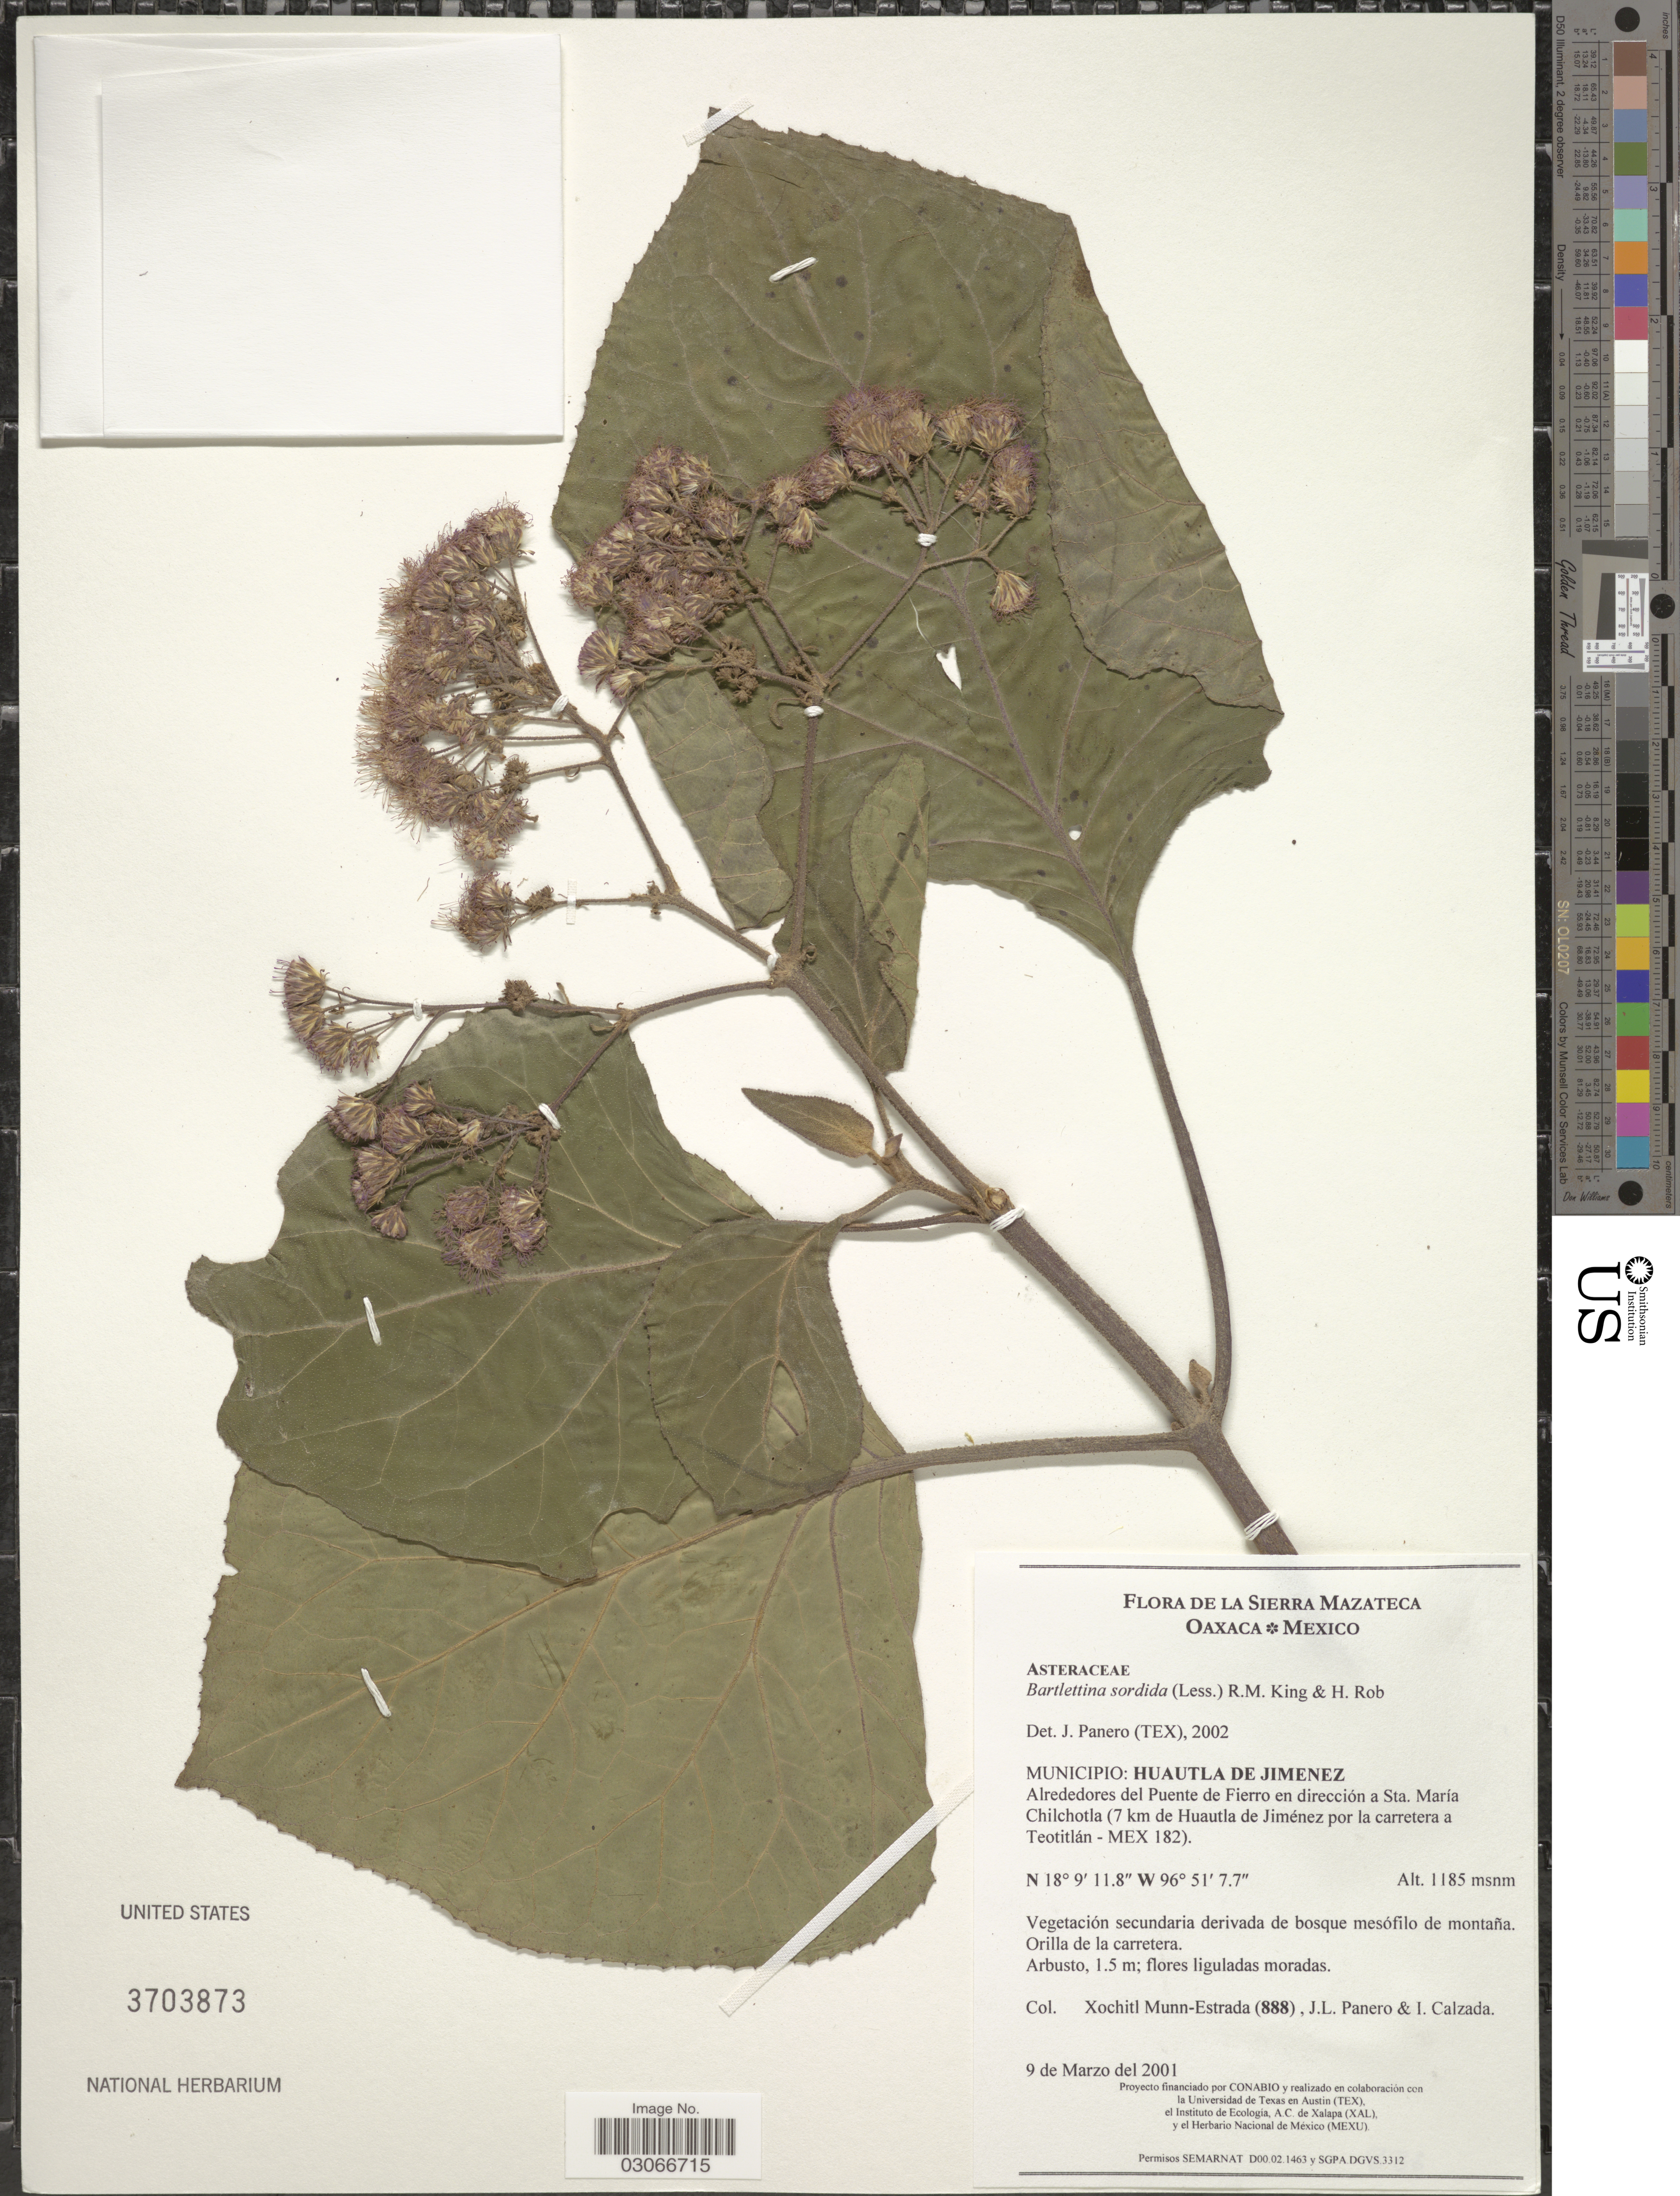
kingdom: Plantae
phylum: Tracheophyta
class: Magnoliopsida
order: Asterales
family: Asteraceae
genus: Bartlettina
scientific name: Bartlettina sordida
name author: (Less.) R.M. King & H. Rob.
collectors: X. Munn-Estrada, J. L. Panero & I. Calzada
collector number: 888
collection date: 2001-03-09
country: Mexico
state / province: Oaxaca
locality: La Sierra Mazateca. Municipio: Huautla de Jimenez. Alrededores del Puente de Fierro en dirección a Sta. María Chilchotla (7 km de Huautla de Jiménez por la carretera a Teotitlán - Mex 182).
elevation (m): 1185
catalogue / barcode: US 3703873